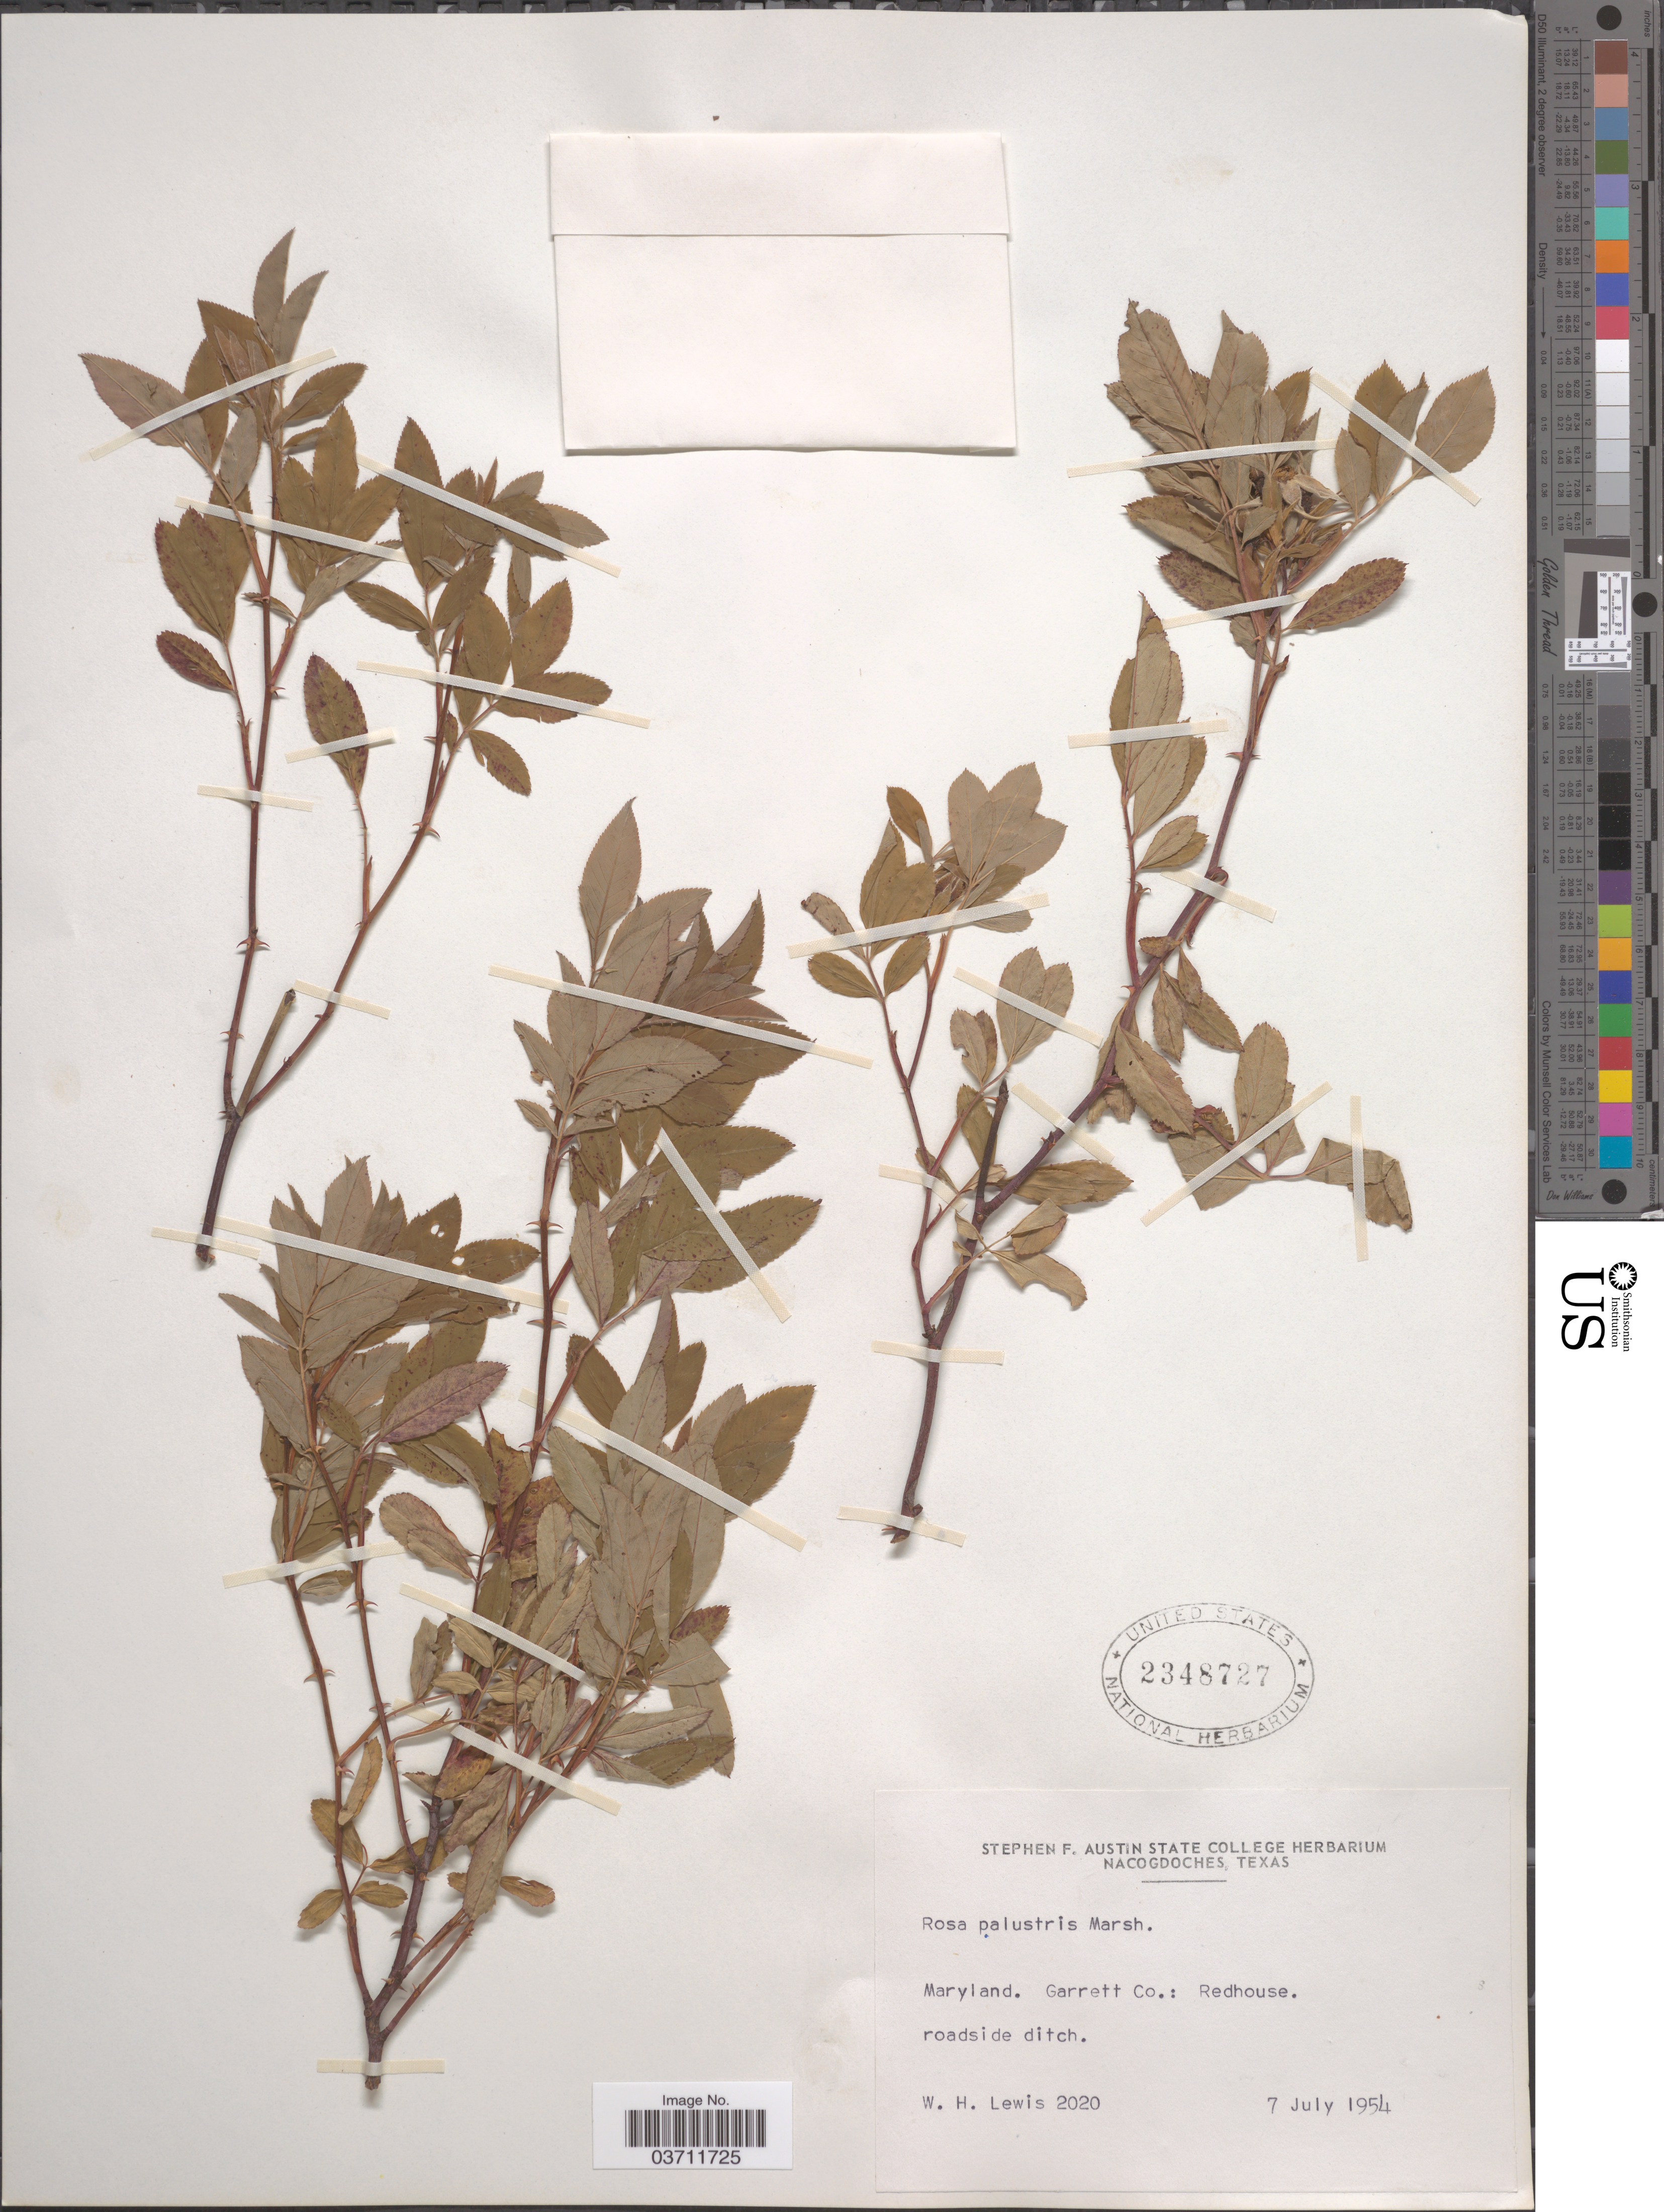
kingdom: Plantae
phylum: Tracheophyta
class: Magnoliopsida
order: Rosales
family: Rosaceae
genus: Rosa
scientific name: Rosa palustris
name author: Marshall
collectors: W. H. Lewis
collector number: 2020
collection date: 1954-07-07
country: United States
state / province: Maryland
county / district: Garrett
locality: Garrett Co.: Redhouse.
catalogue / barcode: US 2348727